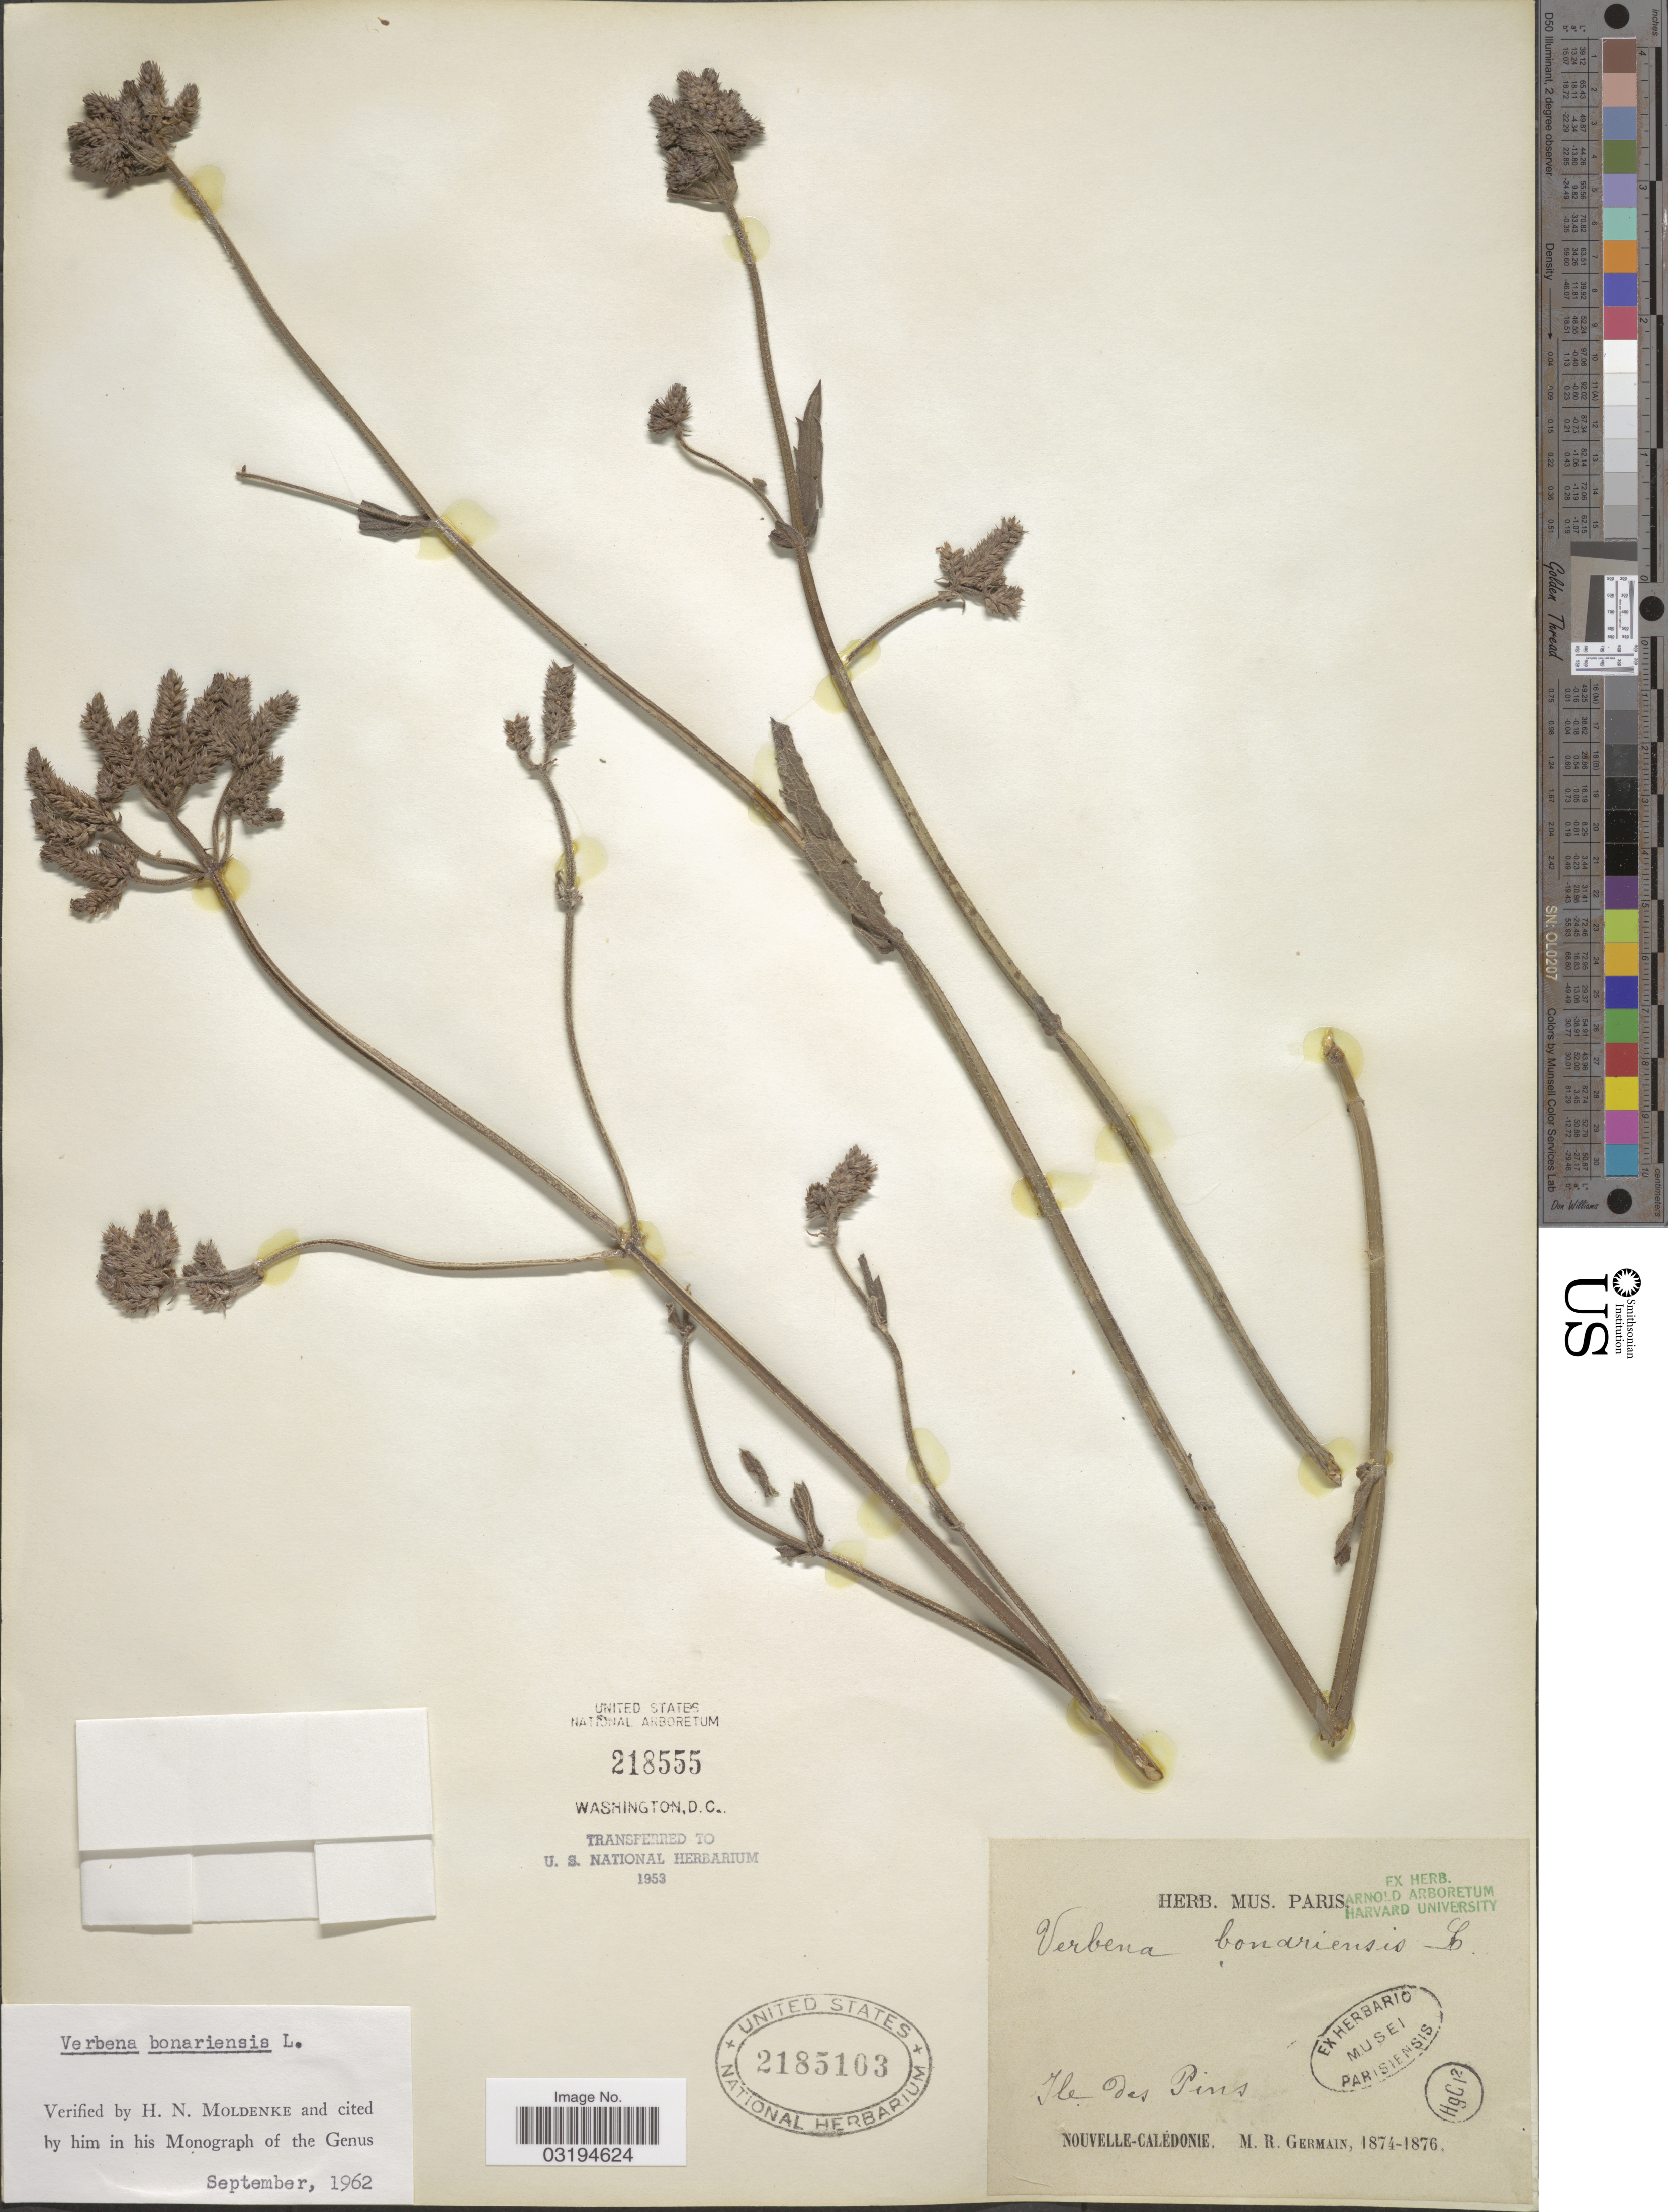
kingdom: Plantae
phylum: Tracheophyta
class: Magnoliopsida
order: Lamiales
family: Verbenaceae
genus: Verbena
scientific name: Verbena bonariensis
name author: L.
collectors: M. Germain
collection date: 1874/1876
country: New Caledonia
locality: Ile des Pins. Nouvelle-Calédonie.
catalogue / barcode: US 2185103